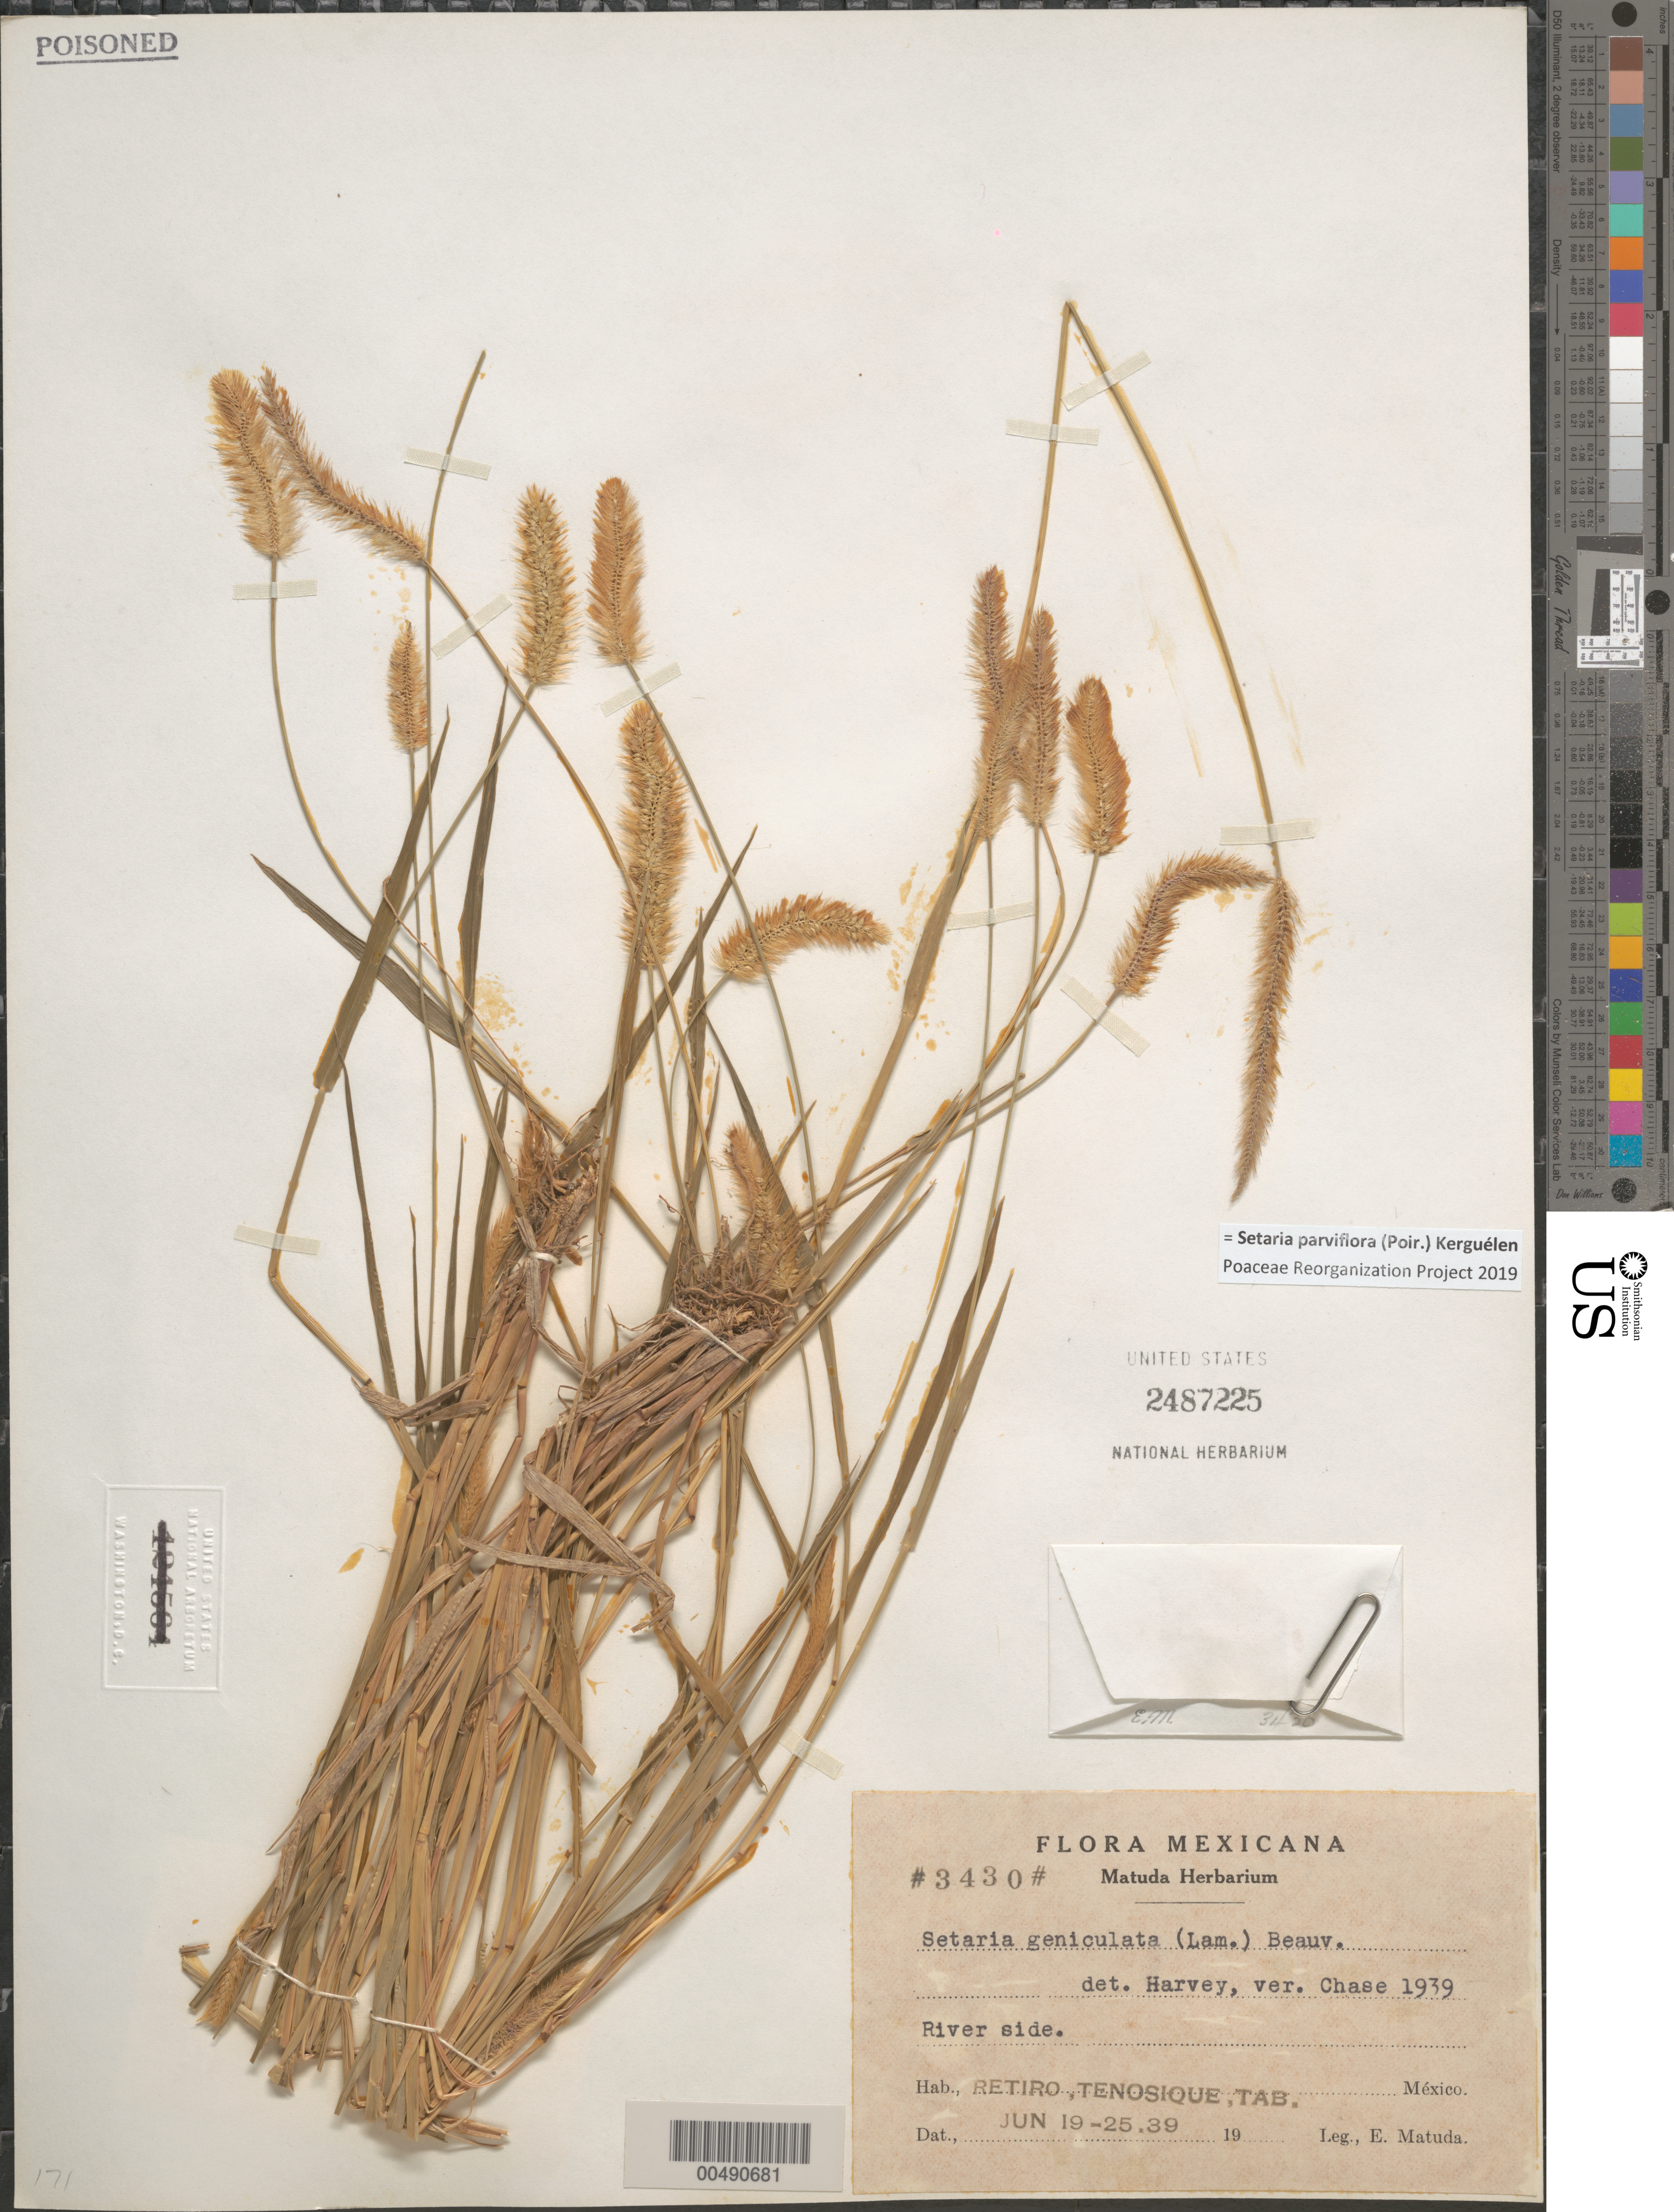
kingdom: Plantae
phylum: Tracheophyta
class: Liliopsida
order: Poales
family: Poaceae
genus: Setaria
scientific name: Setaria parviflora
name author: (Poir.) Kerguélen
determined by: Poaceae Reorganization Project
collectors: E. Matuda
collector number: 3430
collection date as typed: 19 Jun 1939 to 25 Jun 1939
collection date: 1939-06-19/1939-06-25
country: Mexico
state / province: Tabasco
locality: Retiro, Tenosique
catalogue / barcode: US 2487225